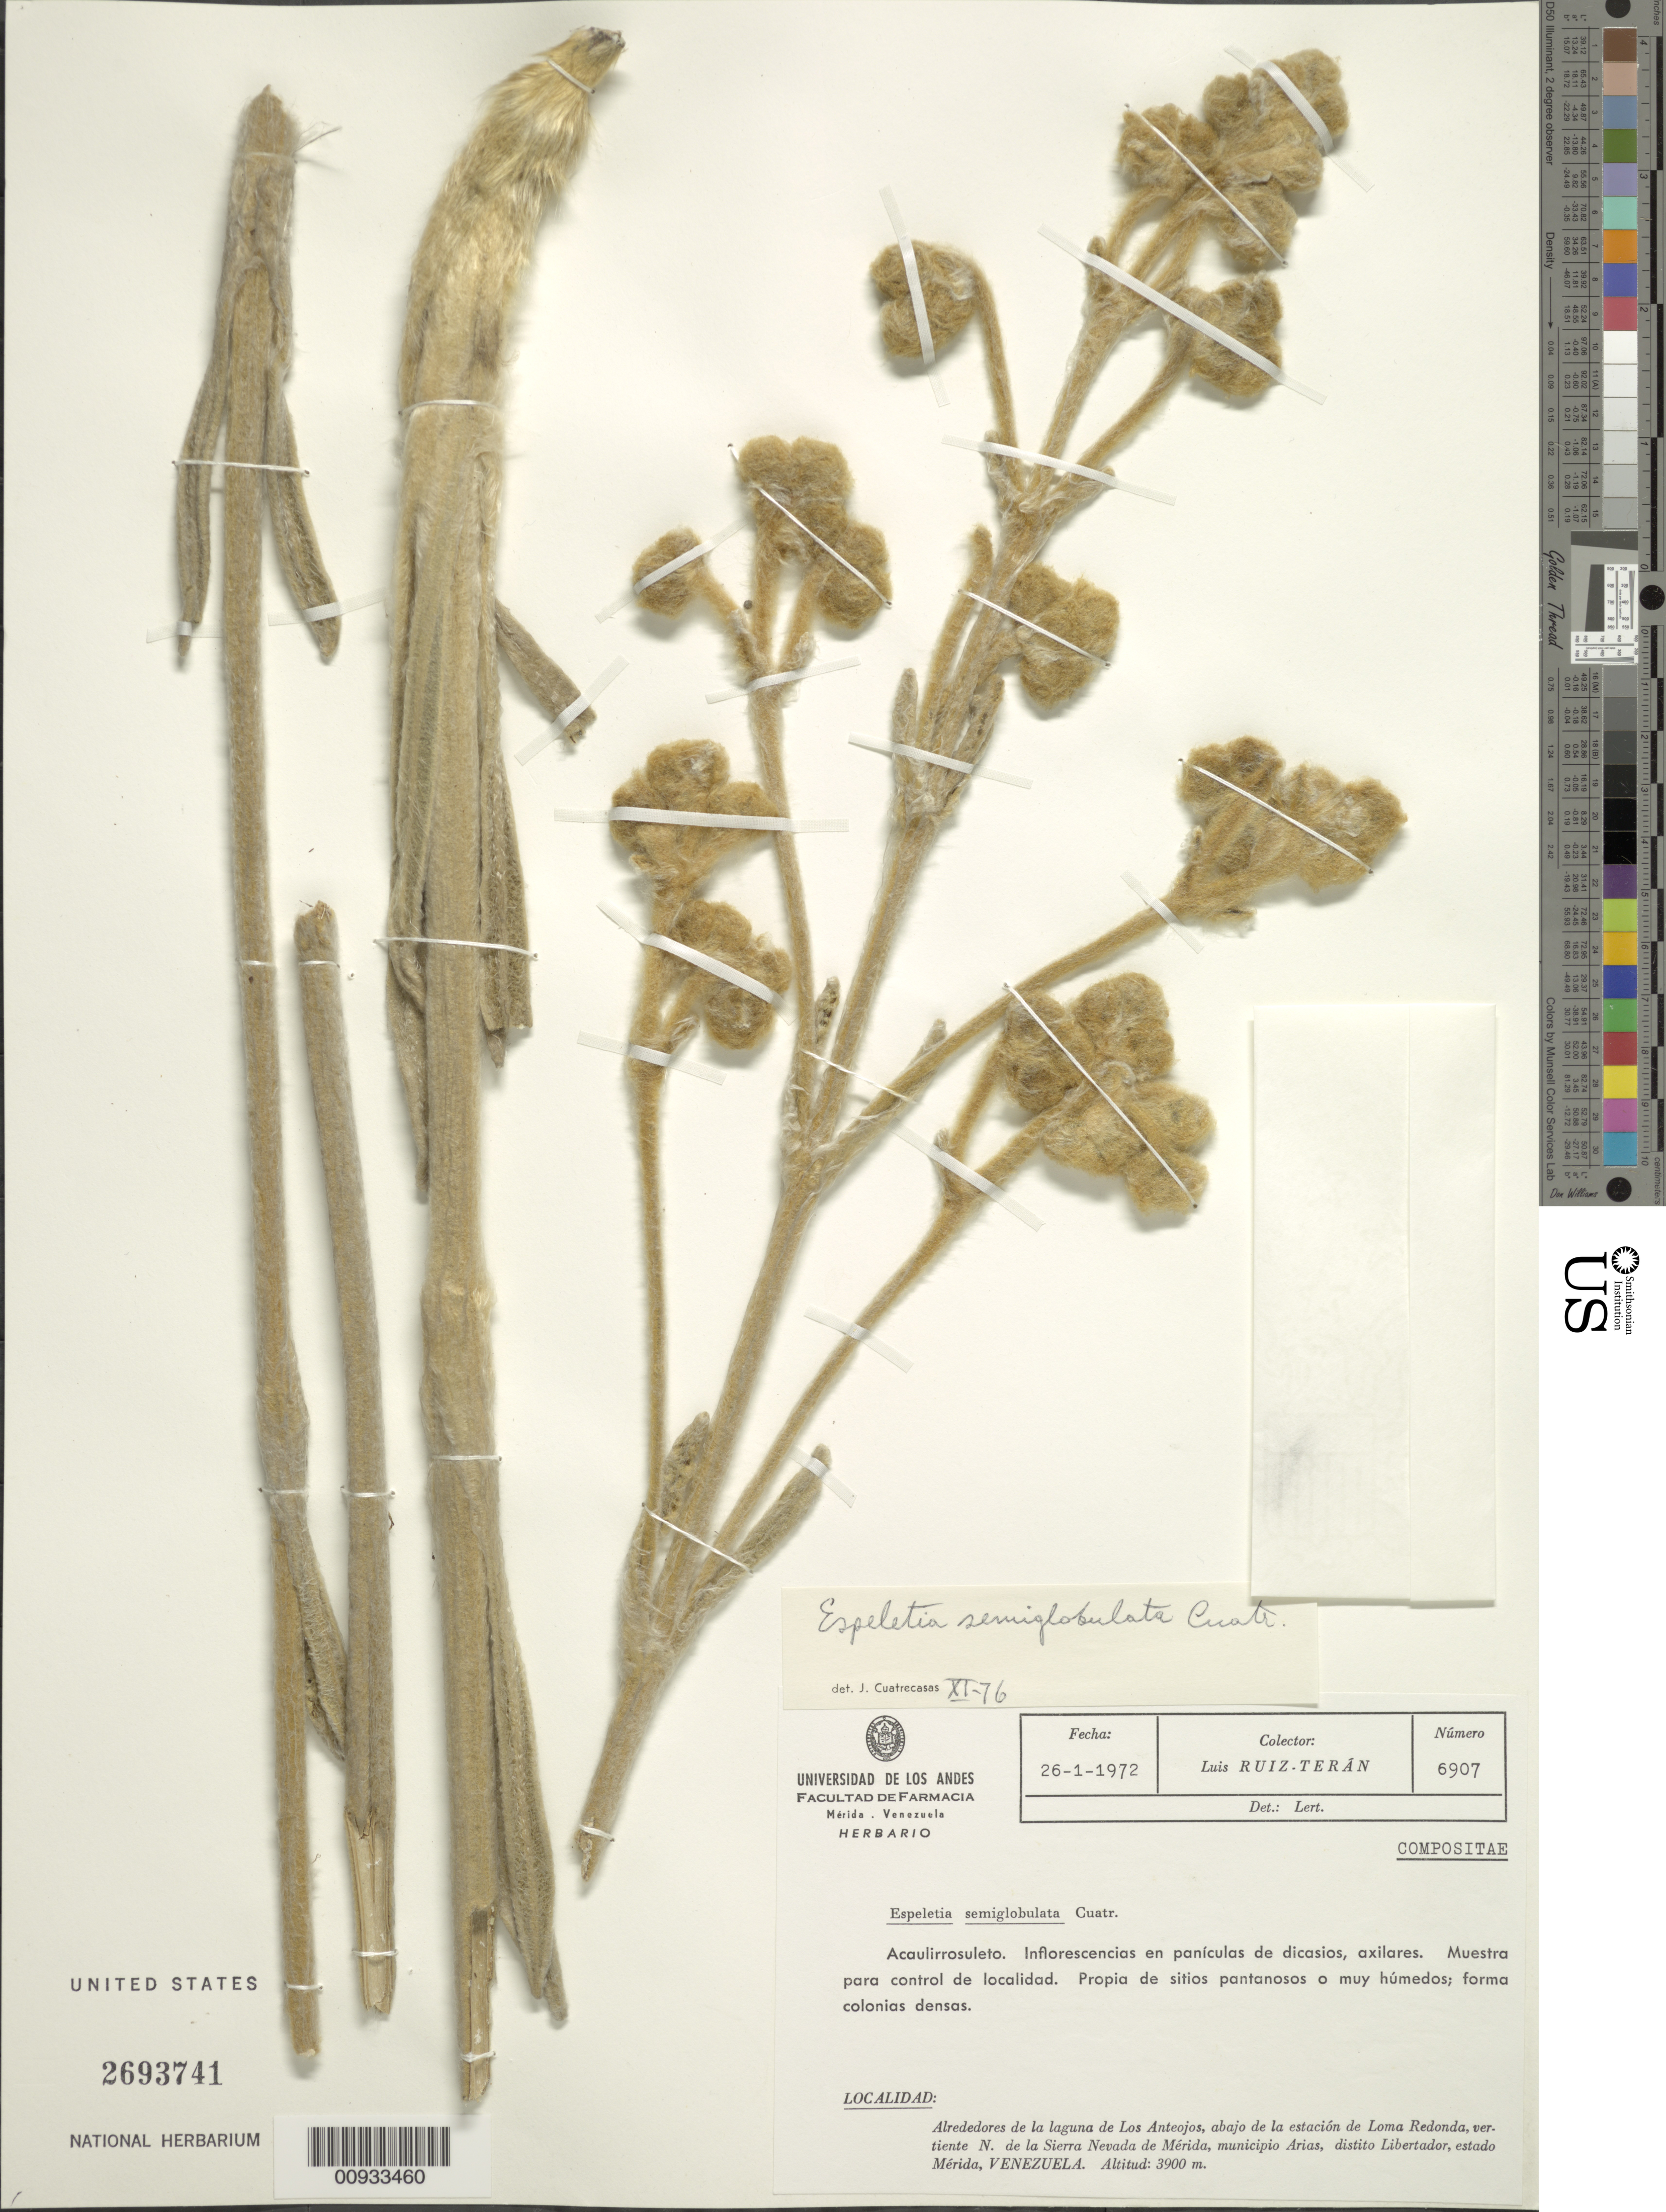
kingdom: Plantae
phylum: Tracheophyta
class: Magnoliopsida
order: Asterales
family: Asteraceae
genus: Espeletia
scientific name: Espeletia semiglobulata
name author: Cuatrec.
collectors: L. Teran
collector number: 6907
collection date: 1972-01-26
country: Venezuela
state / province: Mérida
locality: Alrededores de la laguna de Los Anteojos, abajo de la estacion de Loma Redonda, vertiente N. de la Sierra Nevada de Merida, Municipio Arias, Distrito Libertador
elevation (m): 3900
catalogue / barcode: US 2693741